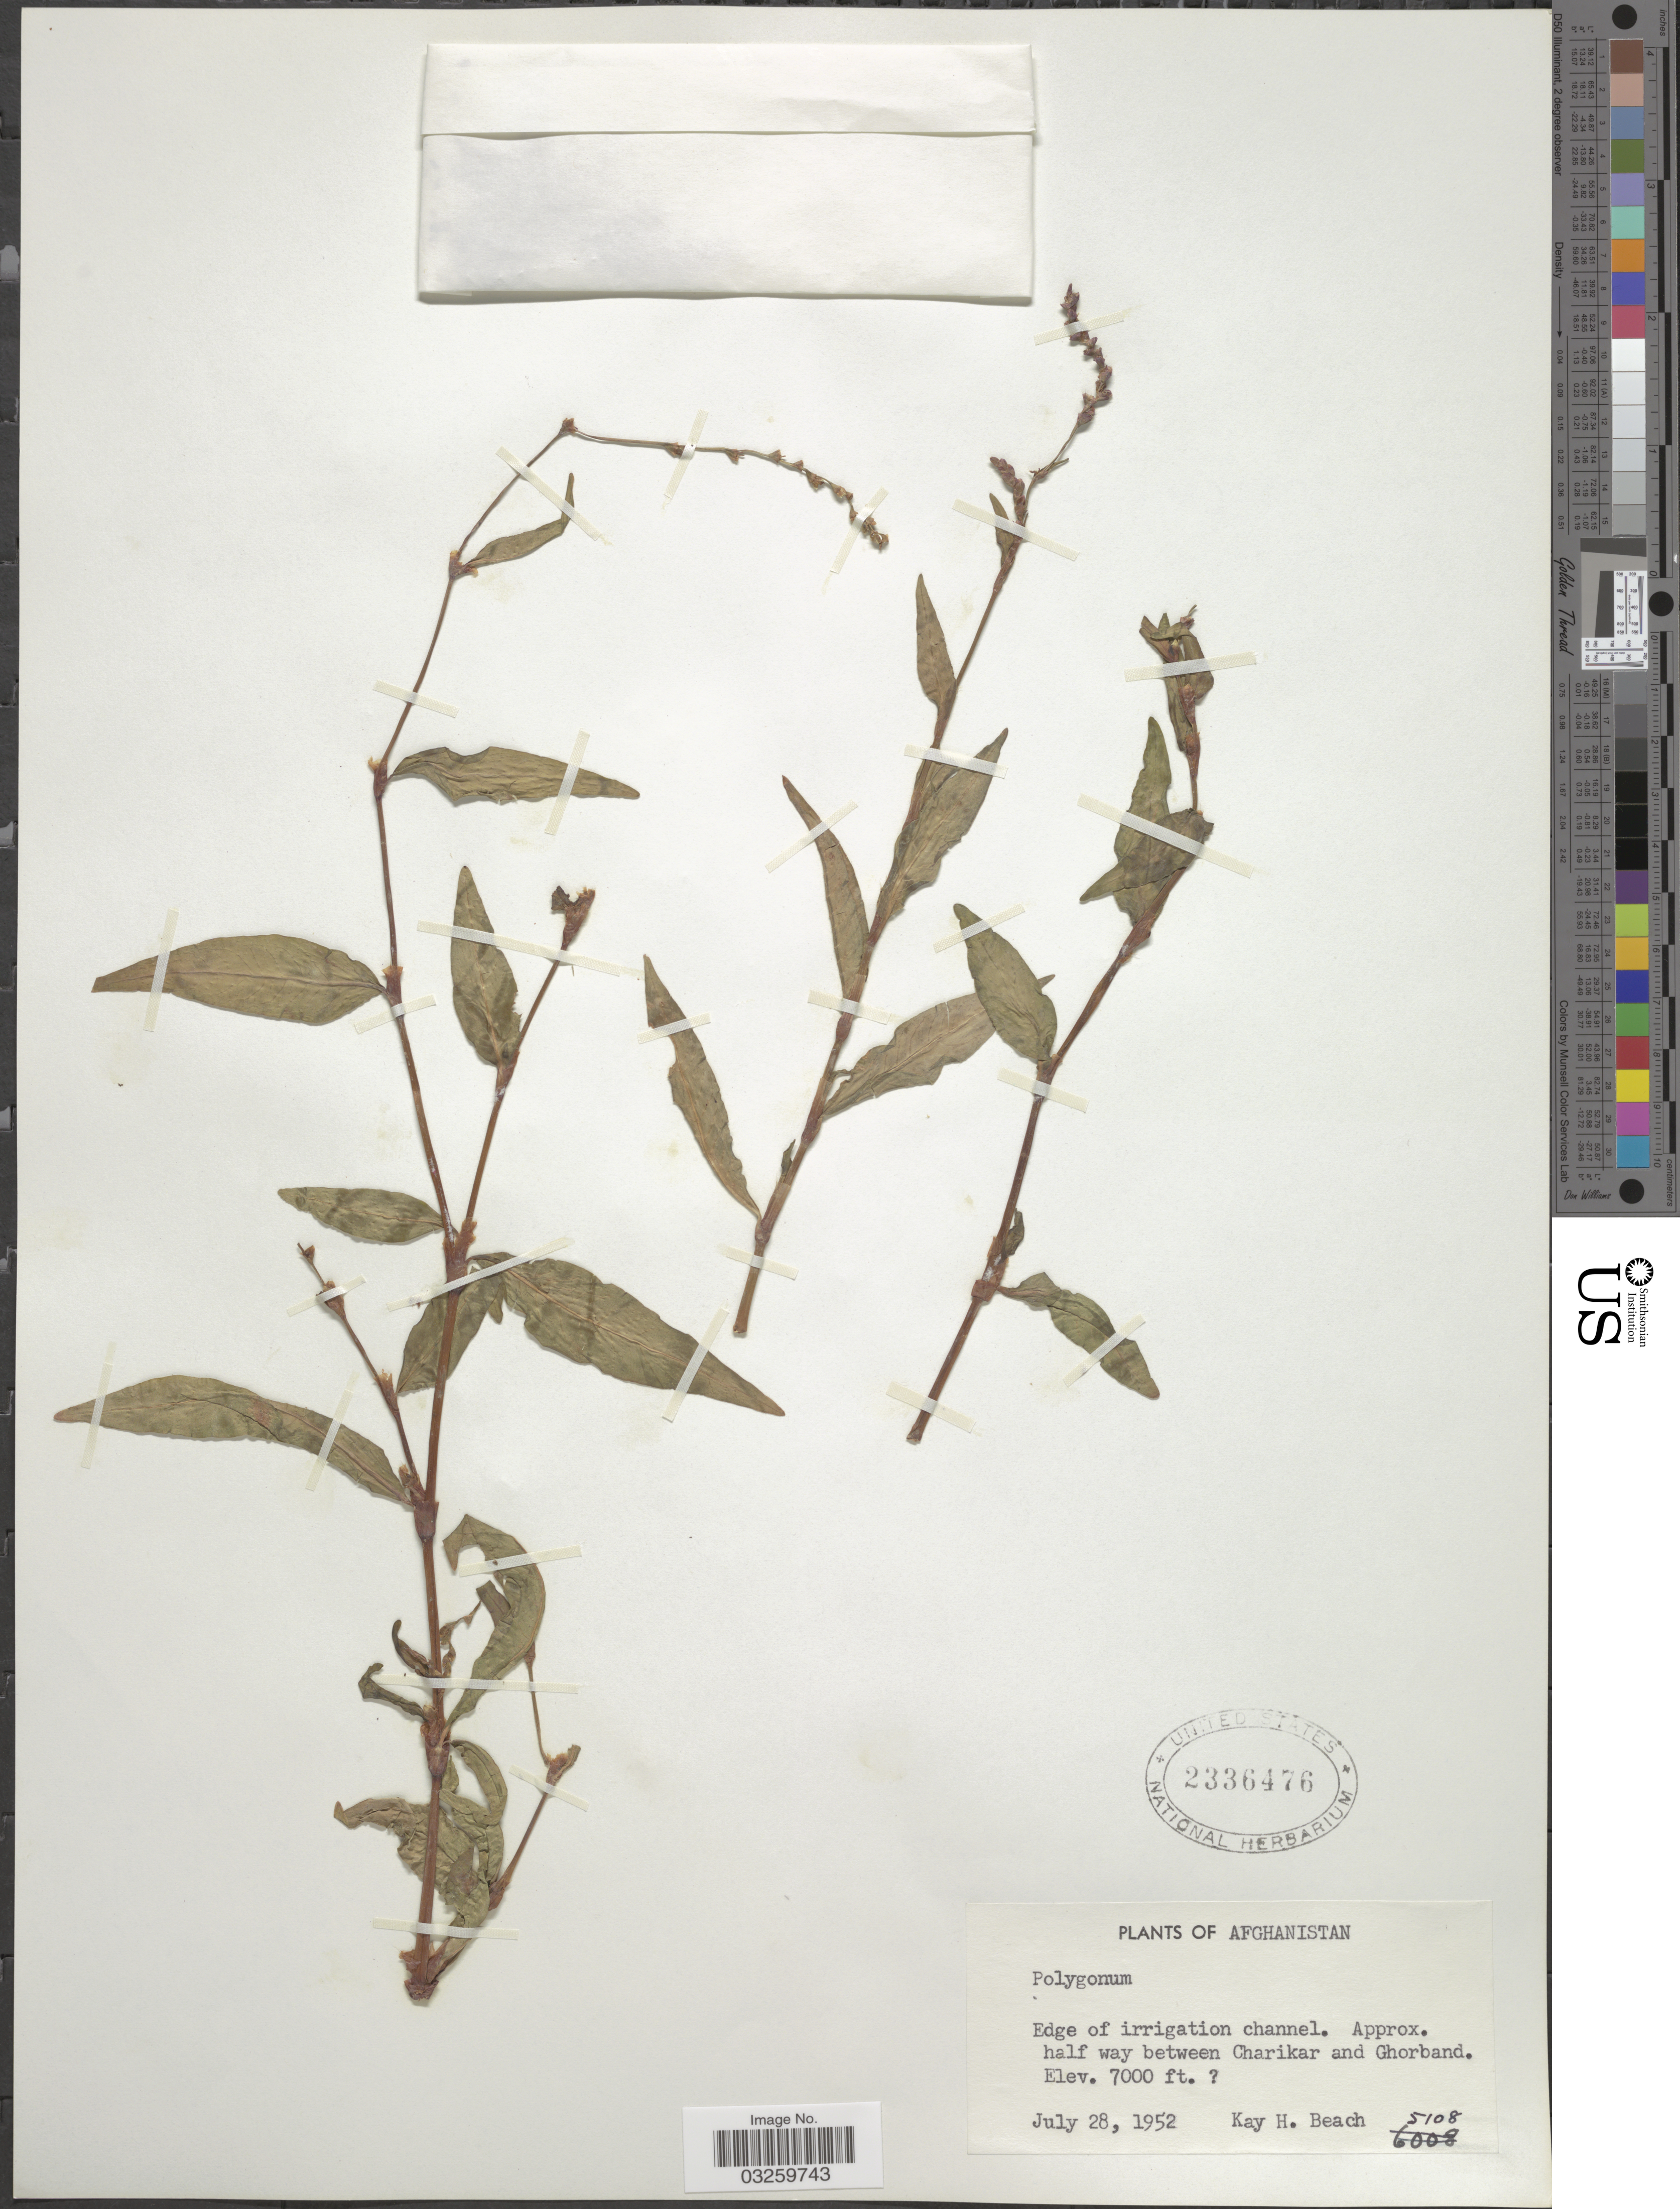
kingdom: Plantae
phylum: Tracheophyta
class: Magnoliopsida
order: Caryophyllales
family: Polygonaceae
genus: Polygonum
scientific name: Polygonum sp.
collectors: K. H. Beach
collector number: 5108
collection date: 1952-07-28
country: Afghanistan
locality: Approx. half way between Charikar and Ghorband.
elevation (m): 2134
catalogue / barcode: US 2336476